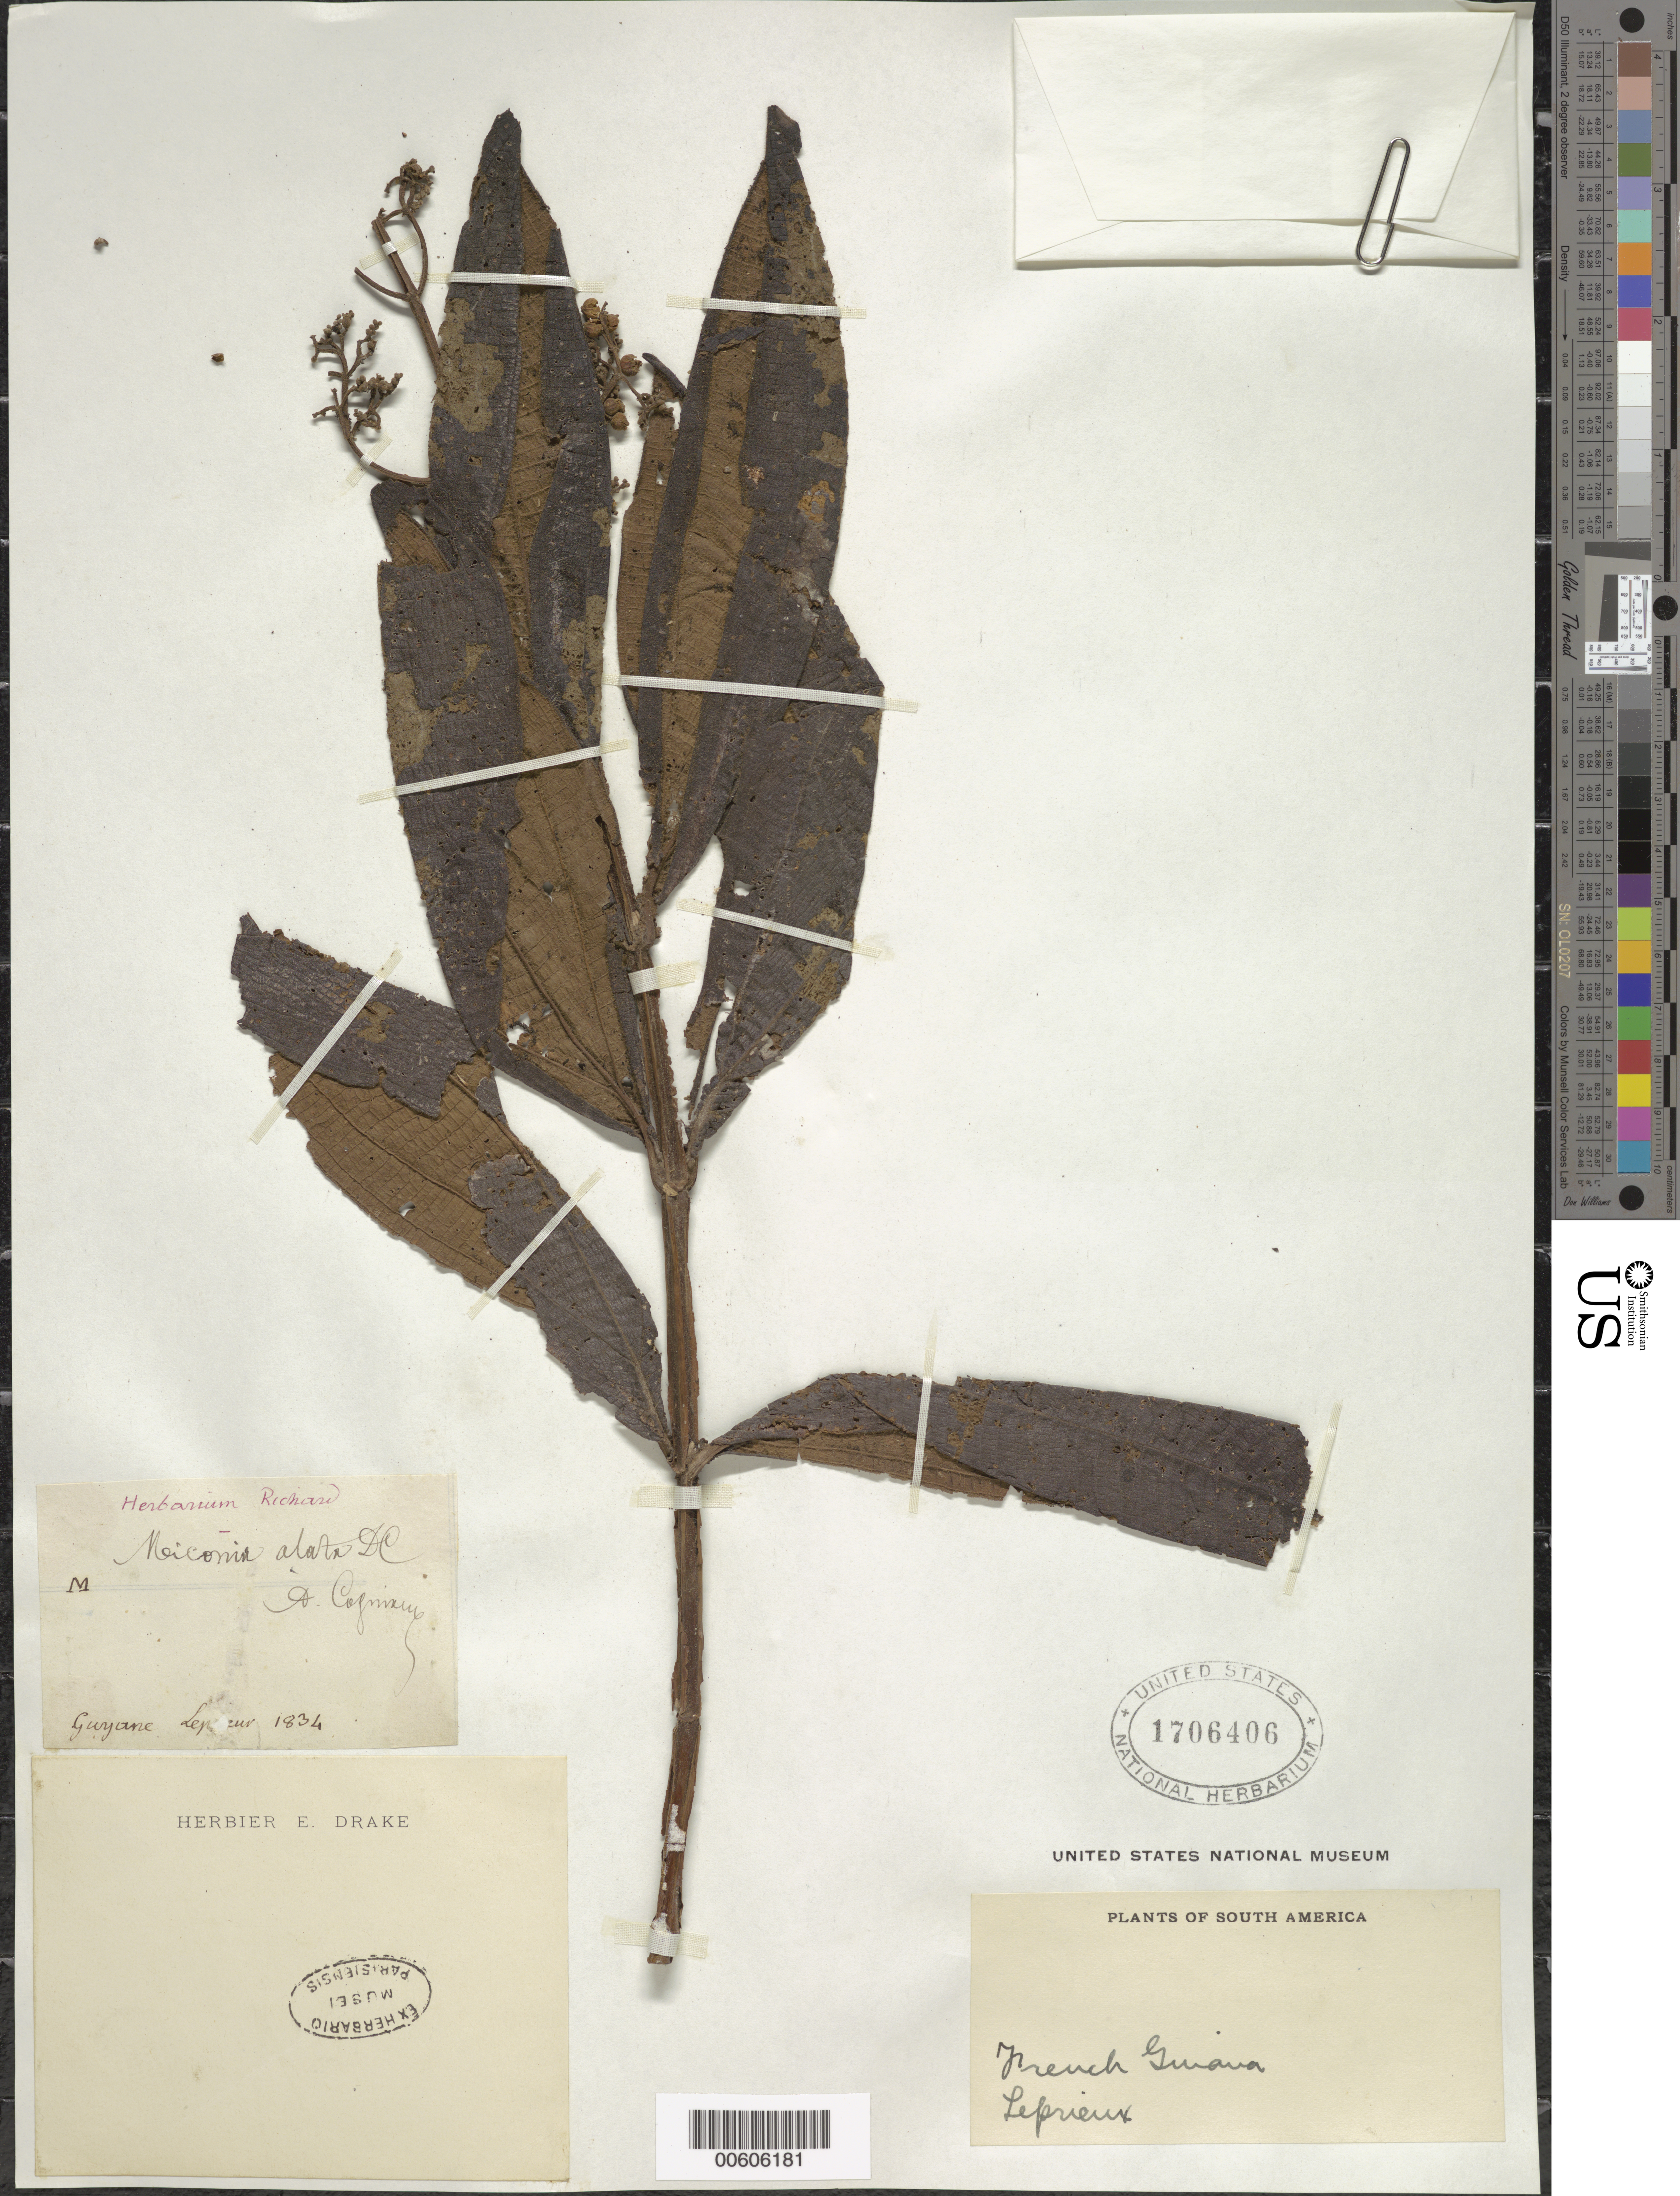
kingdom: Plantae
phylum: Tracheophyta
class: Magnoliopsida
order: Myrtales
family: Melastomataceae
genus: Miconia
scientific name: Miconia alata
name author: (Aubl.) DC.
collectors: F. M. R. Leprieur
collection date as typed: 1834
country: French Guiana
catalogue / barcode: US 1706406